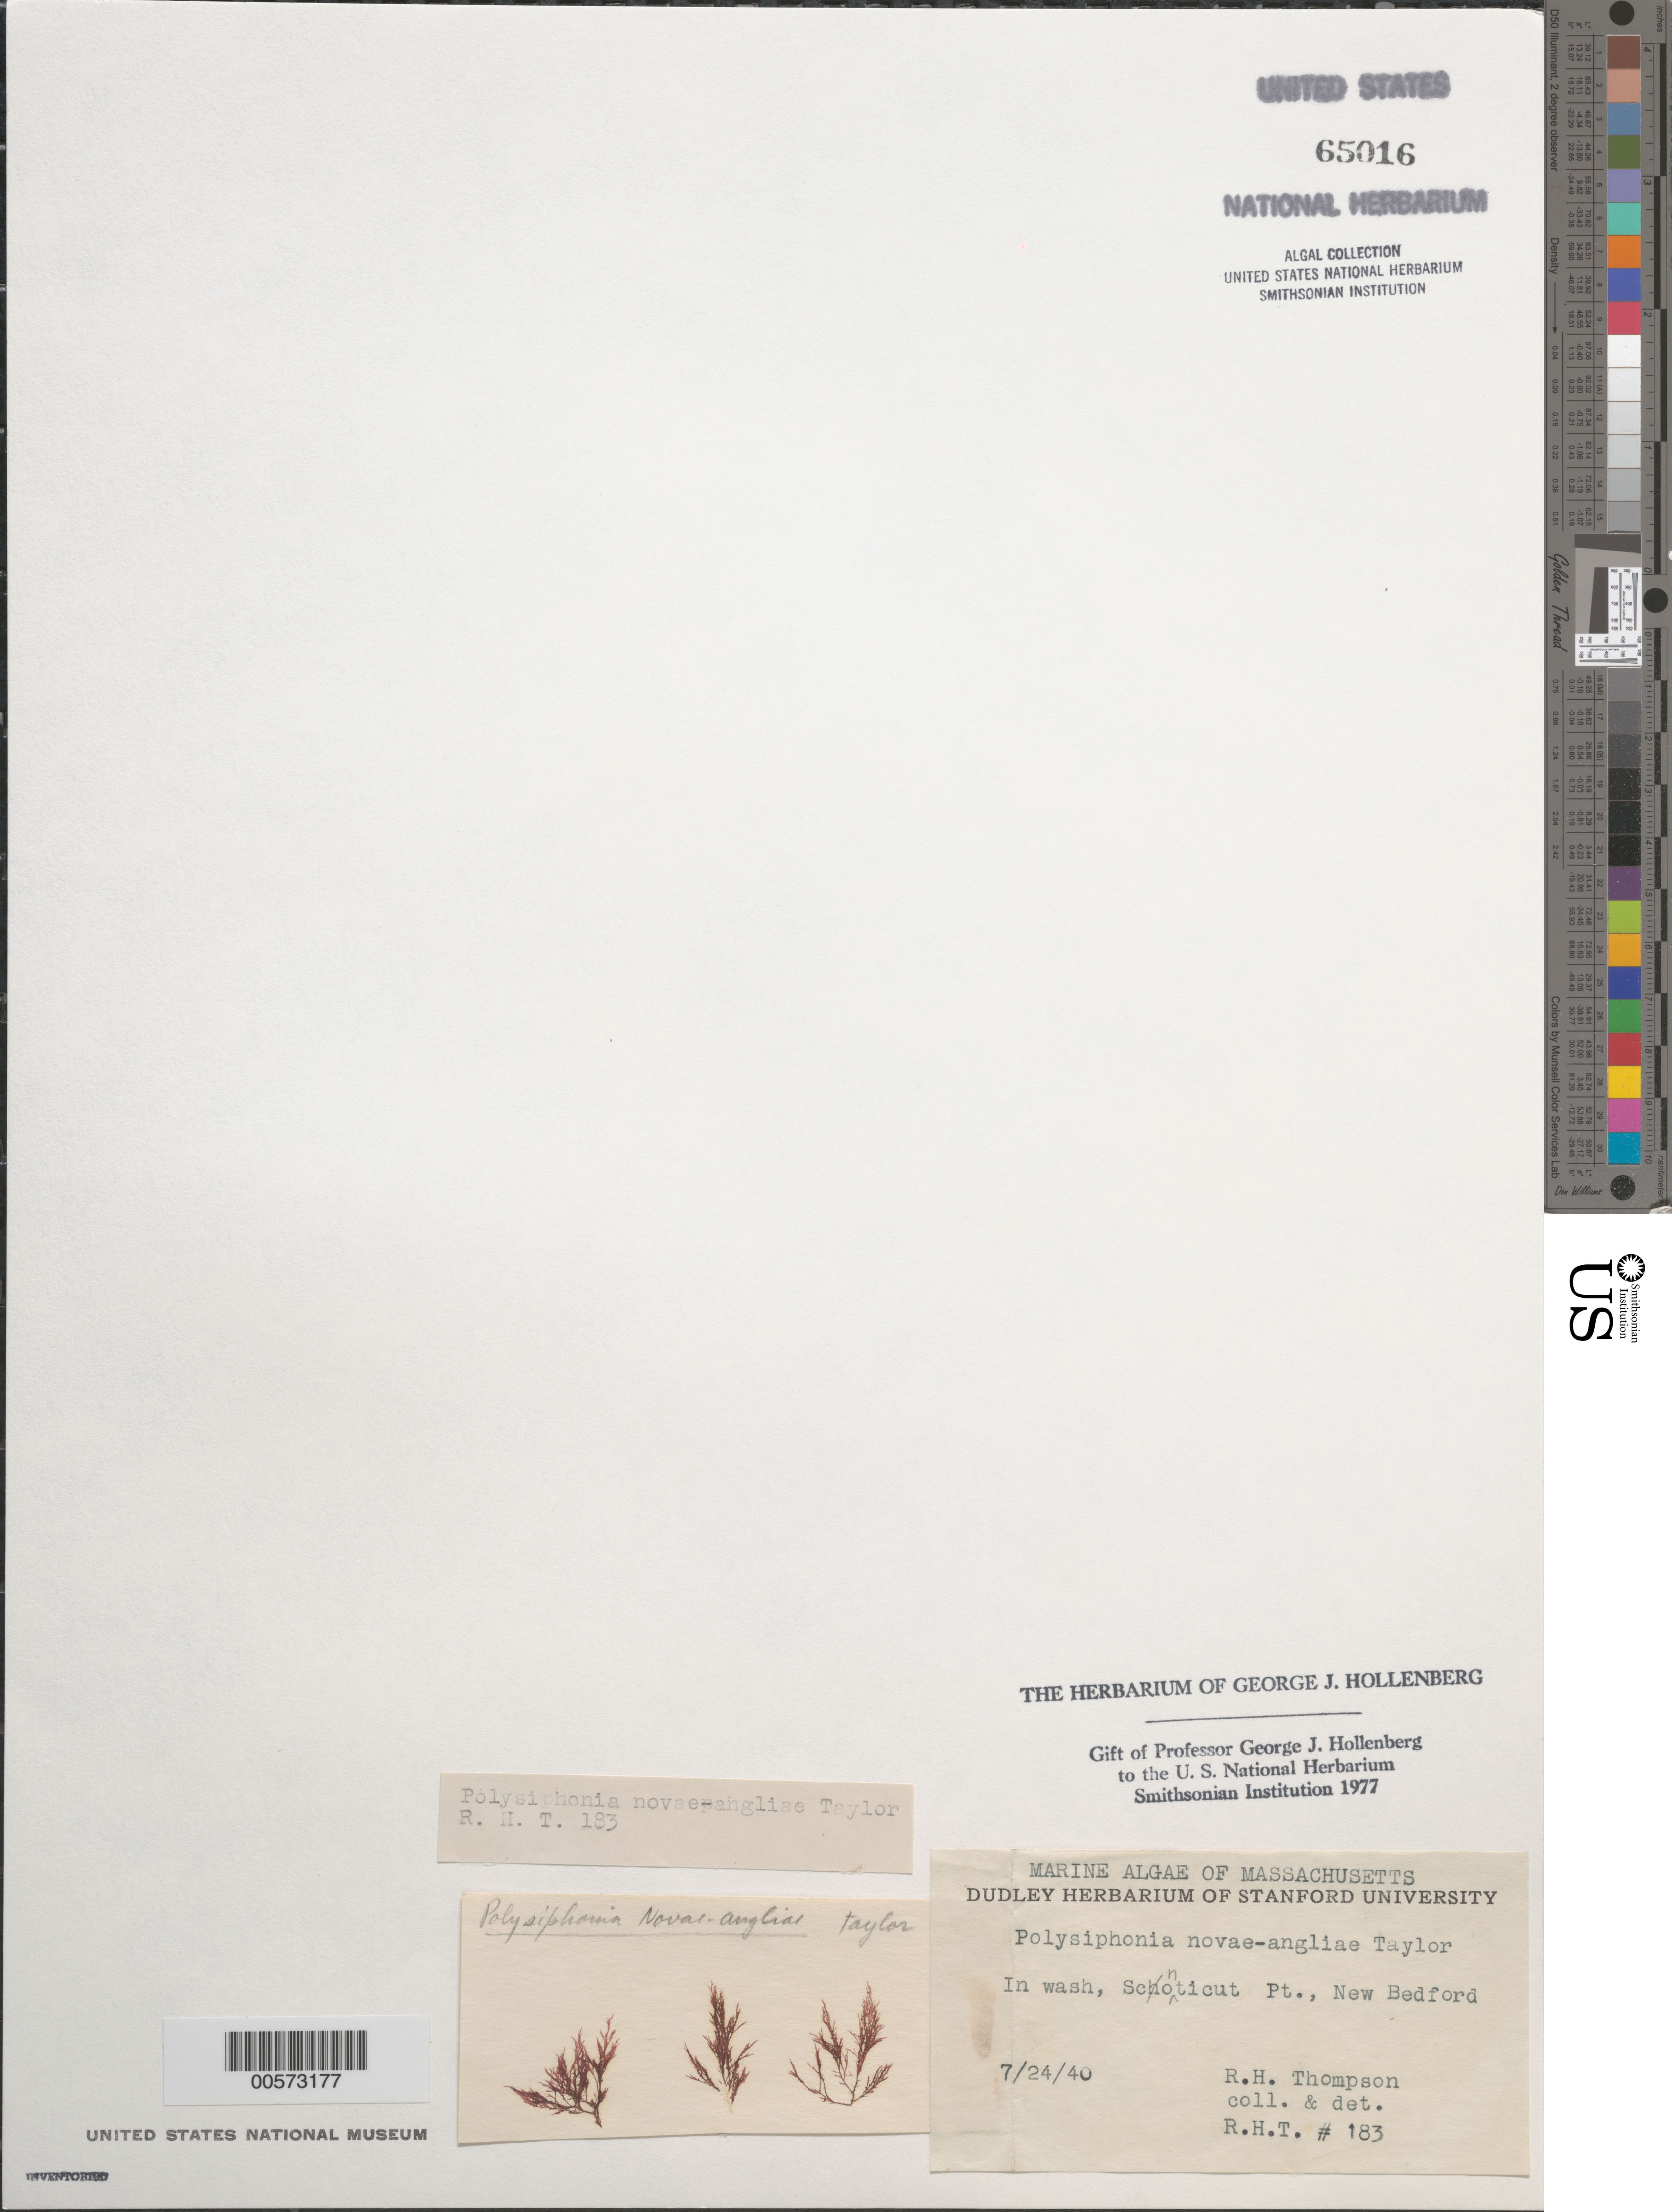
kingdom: Plantae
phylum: Rhodophyta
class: Florideophyceae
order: Ceramiales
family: Rhodomelaceae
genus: Melanothamnus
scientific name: Melanothamnus harveyi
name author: (Bailey) Diaz-Tapia & C.A. Maggs in Diaz-Tapia et al.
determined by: Algae name updating Project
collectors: R. H. Thompson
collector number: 183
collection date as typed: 24 Jul 1940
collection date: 1940-07-24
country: United States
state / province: Massachusetts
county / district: Bristol County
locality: Sconticut Point, New Bedford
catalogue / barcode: US 65016